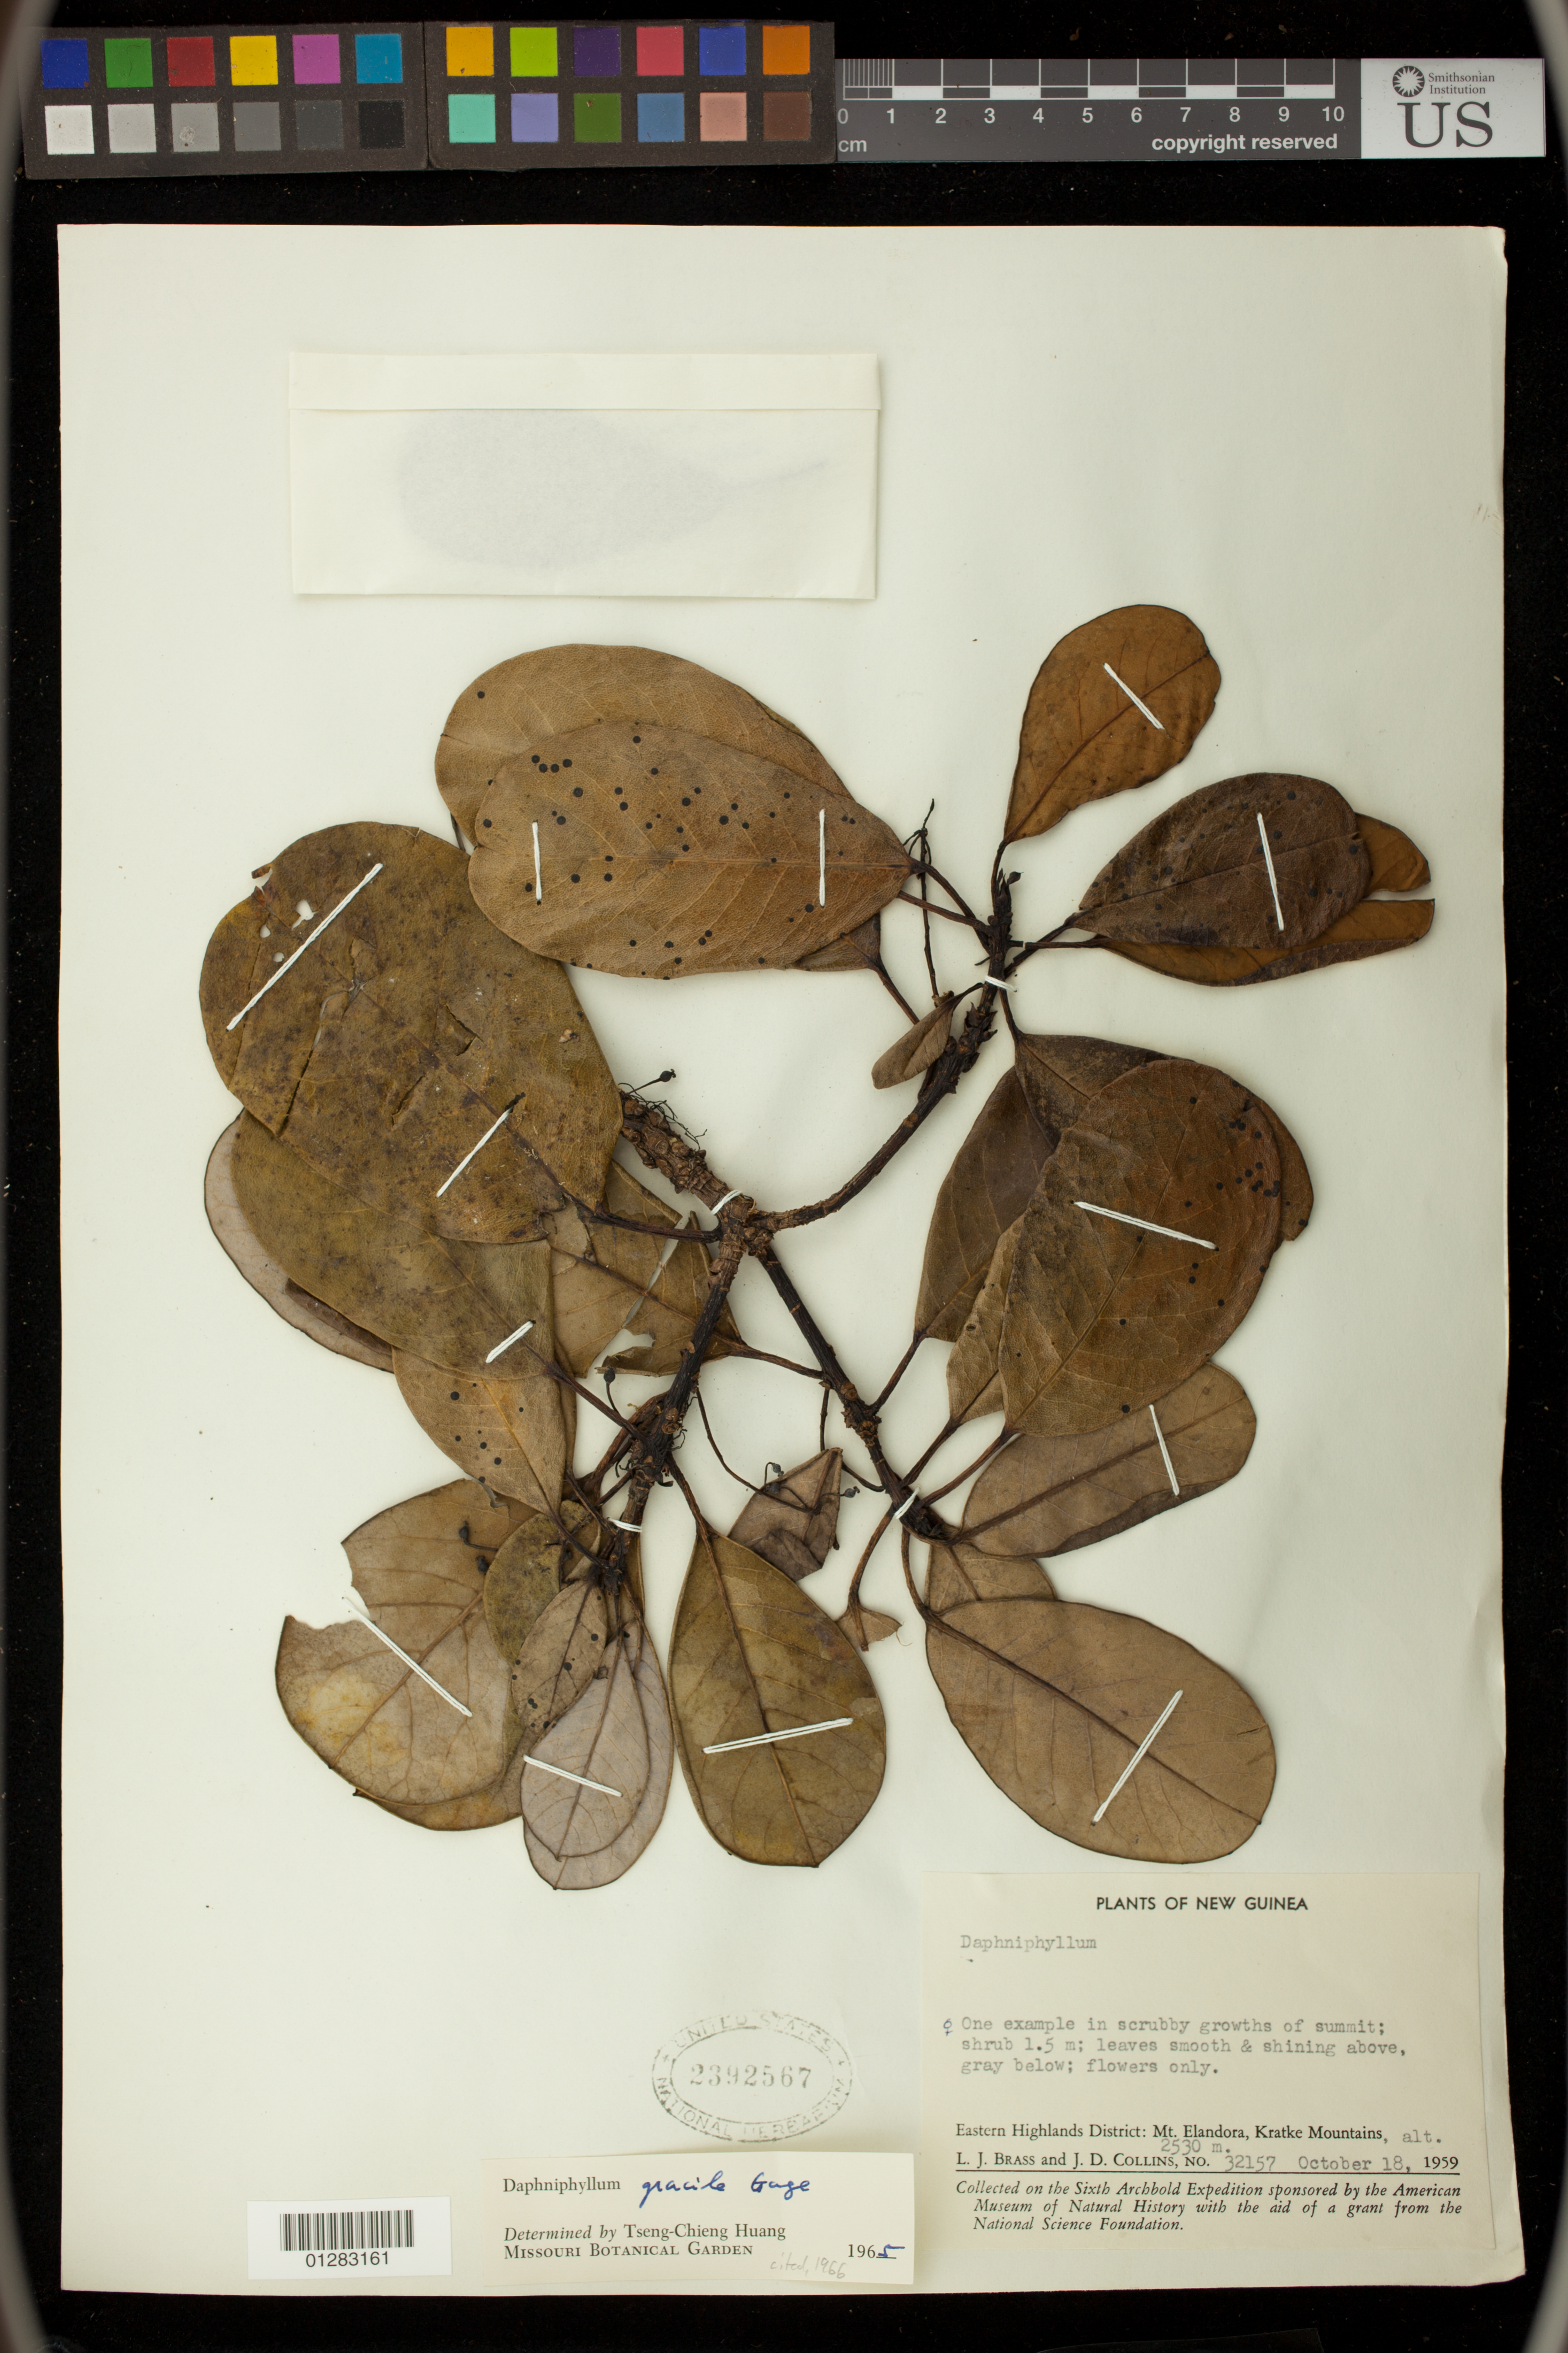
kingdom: Plantae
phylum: Tracheophyta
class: Magnoliopsida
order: Saxifragales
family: Daphniphyllaceae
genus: Daphniphyllum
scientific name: Daphniphyllum gracile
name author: Gage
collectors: L. J. Brass & J. Collins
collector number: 32157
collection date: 1959-10-18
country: Papua New Guinea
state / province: Eastern Highlands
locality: Mt. Elandora, Kratke Mountains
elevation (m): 771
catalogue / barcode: US 2392567